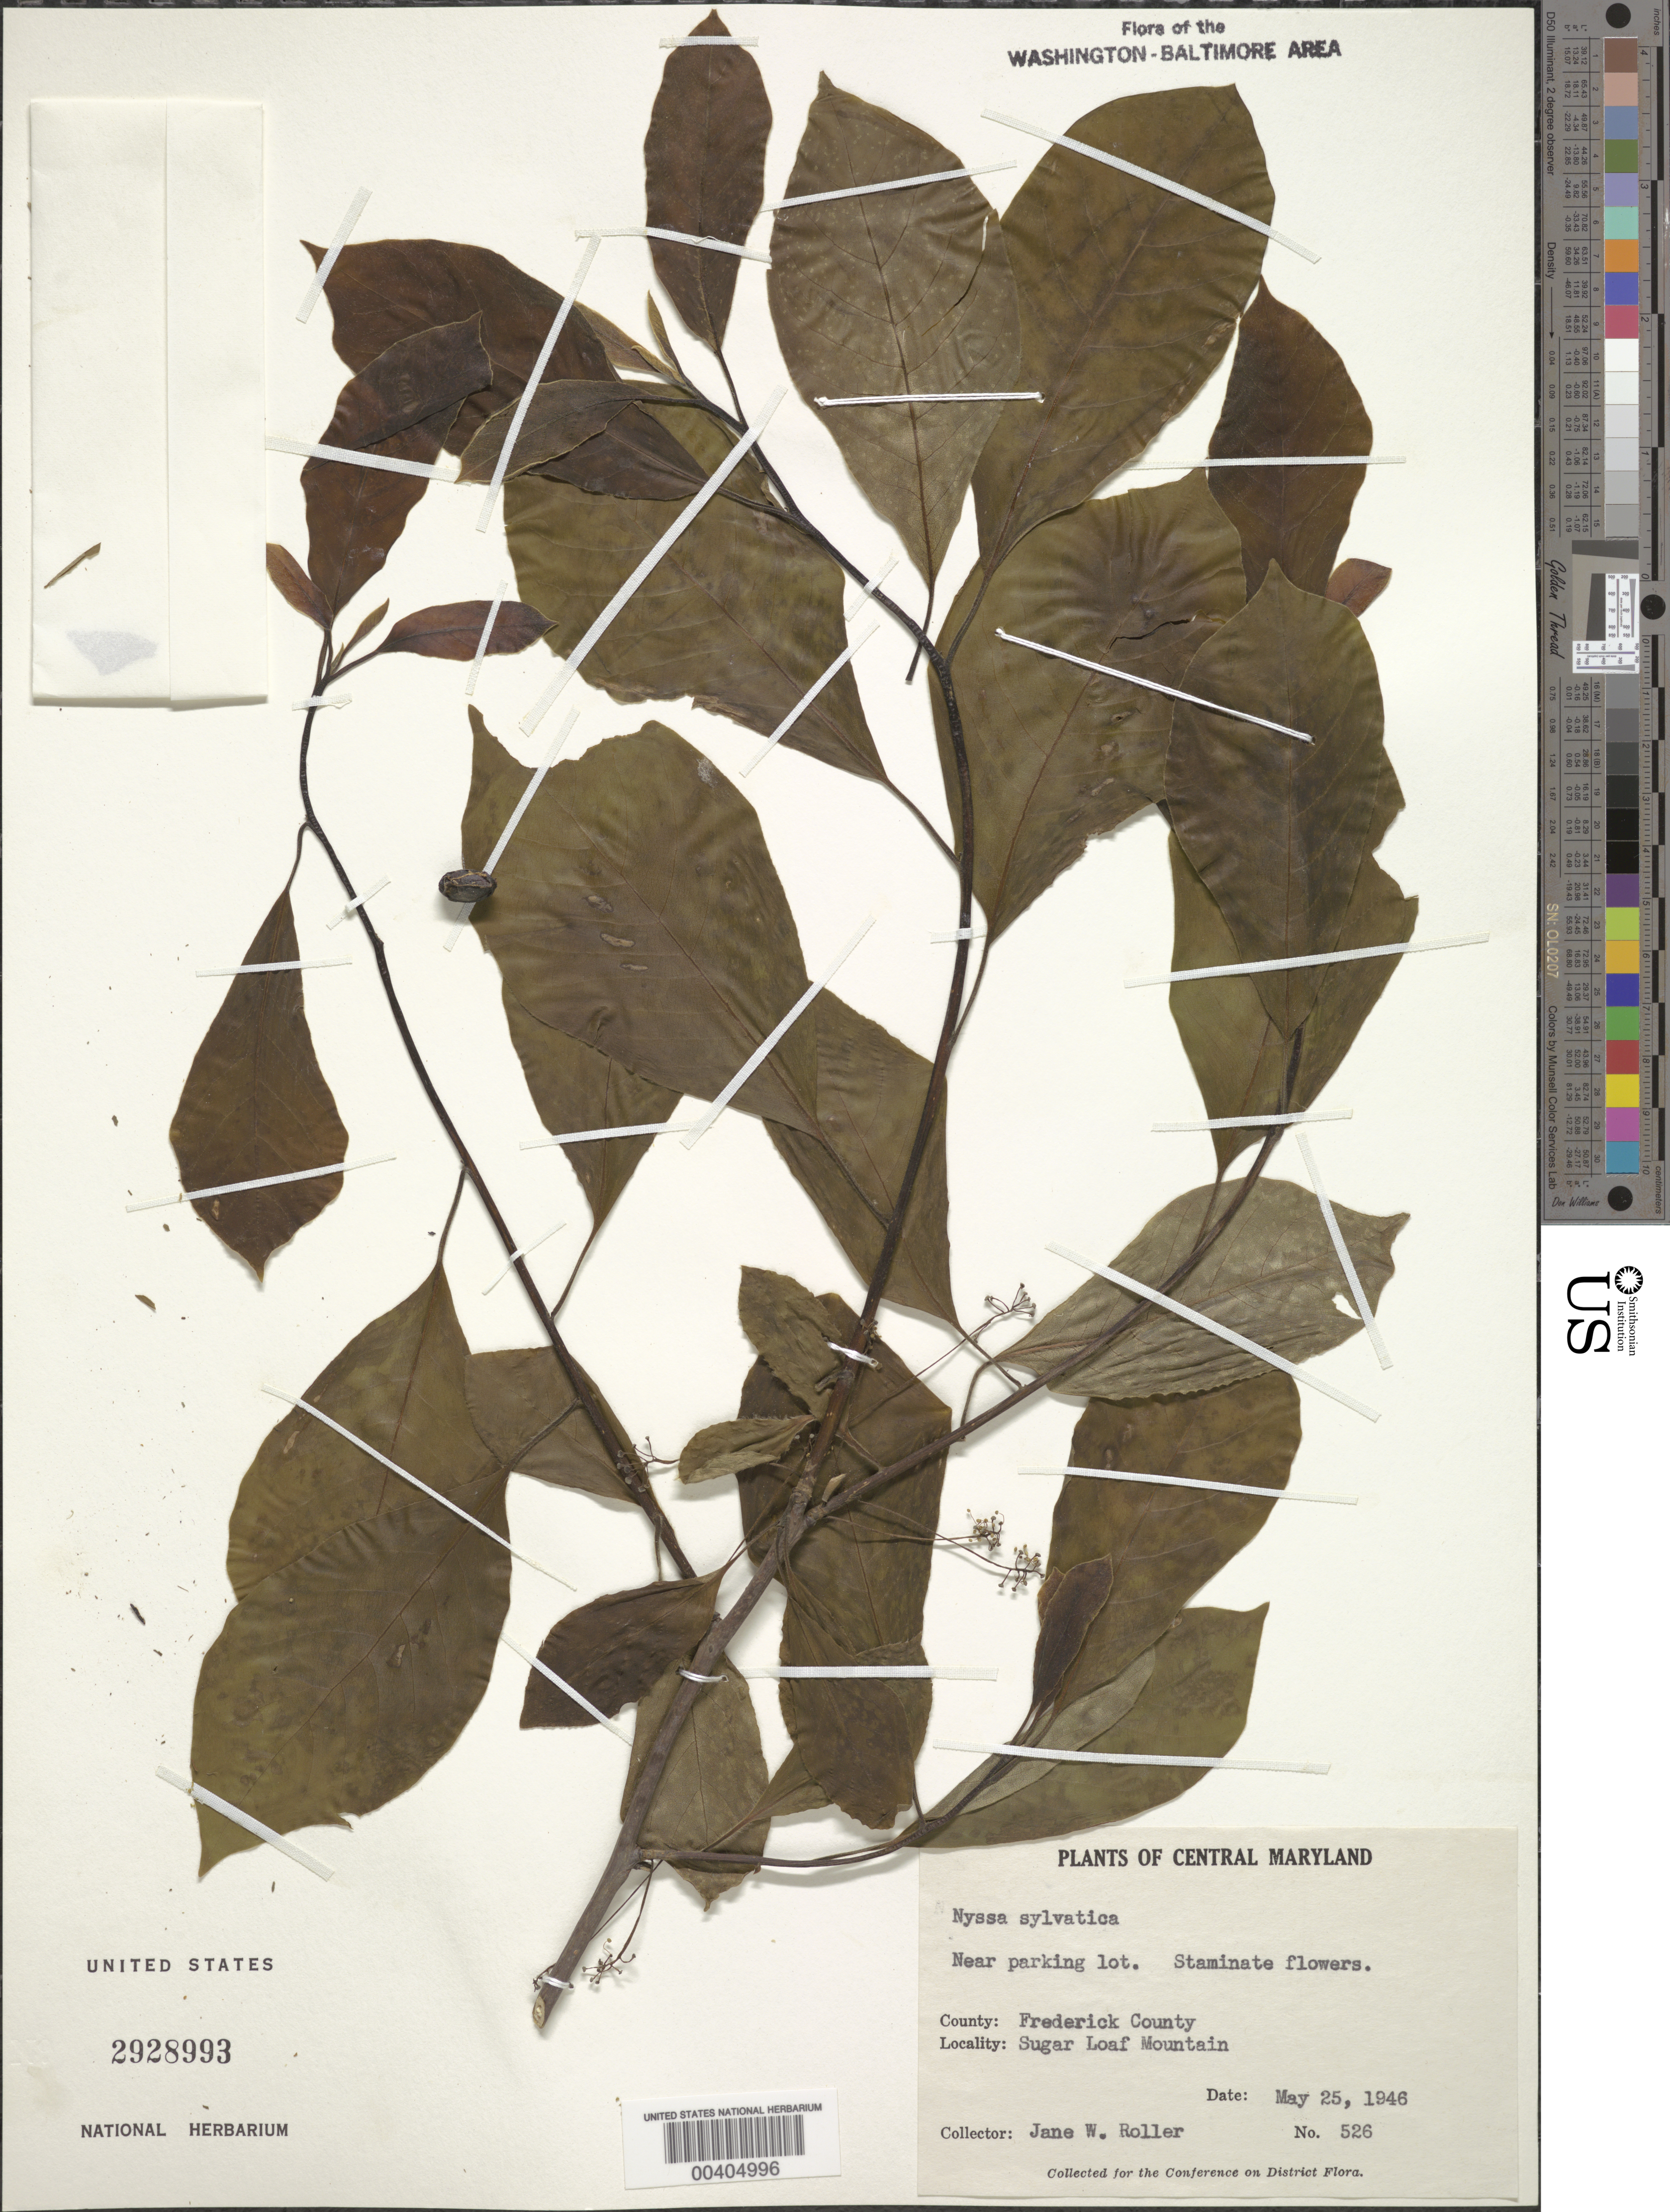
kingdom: Plantae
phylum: Tracheophyta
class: Magnoliopsida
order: Cornales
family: Nyssaceae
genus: Nyssa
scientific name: Nyssa sylvatica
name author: Marshall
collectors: J. W. Roller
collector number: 526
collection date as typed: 25 May 1946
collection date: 1946-05-25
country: United States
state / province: Maryland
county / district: Frederick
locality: Sugar Loaf Mountain, near parking lot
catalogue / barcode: US 2928993